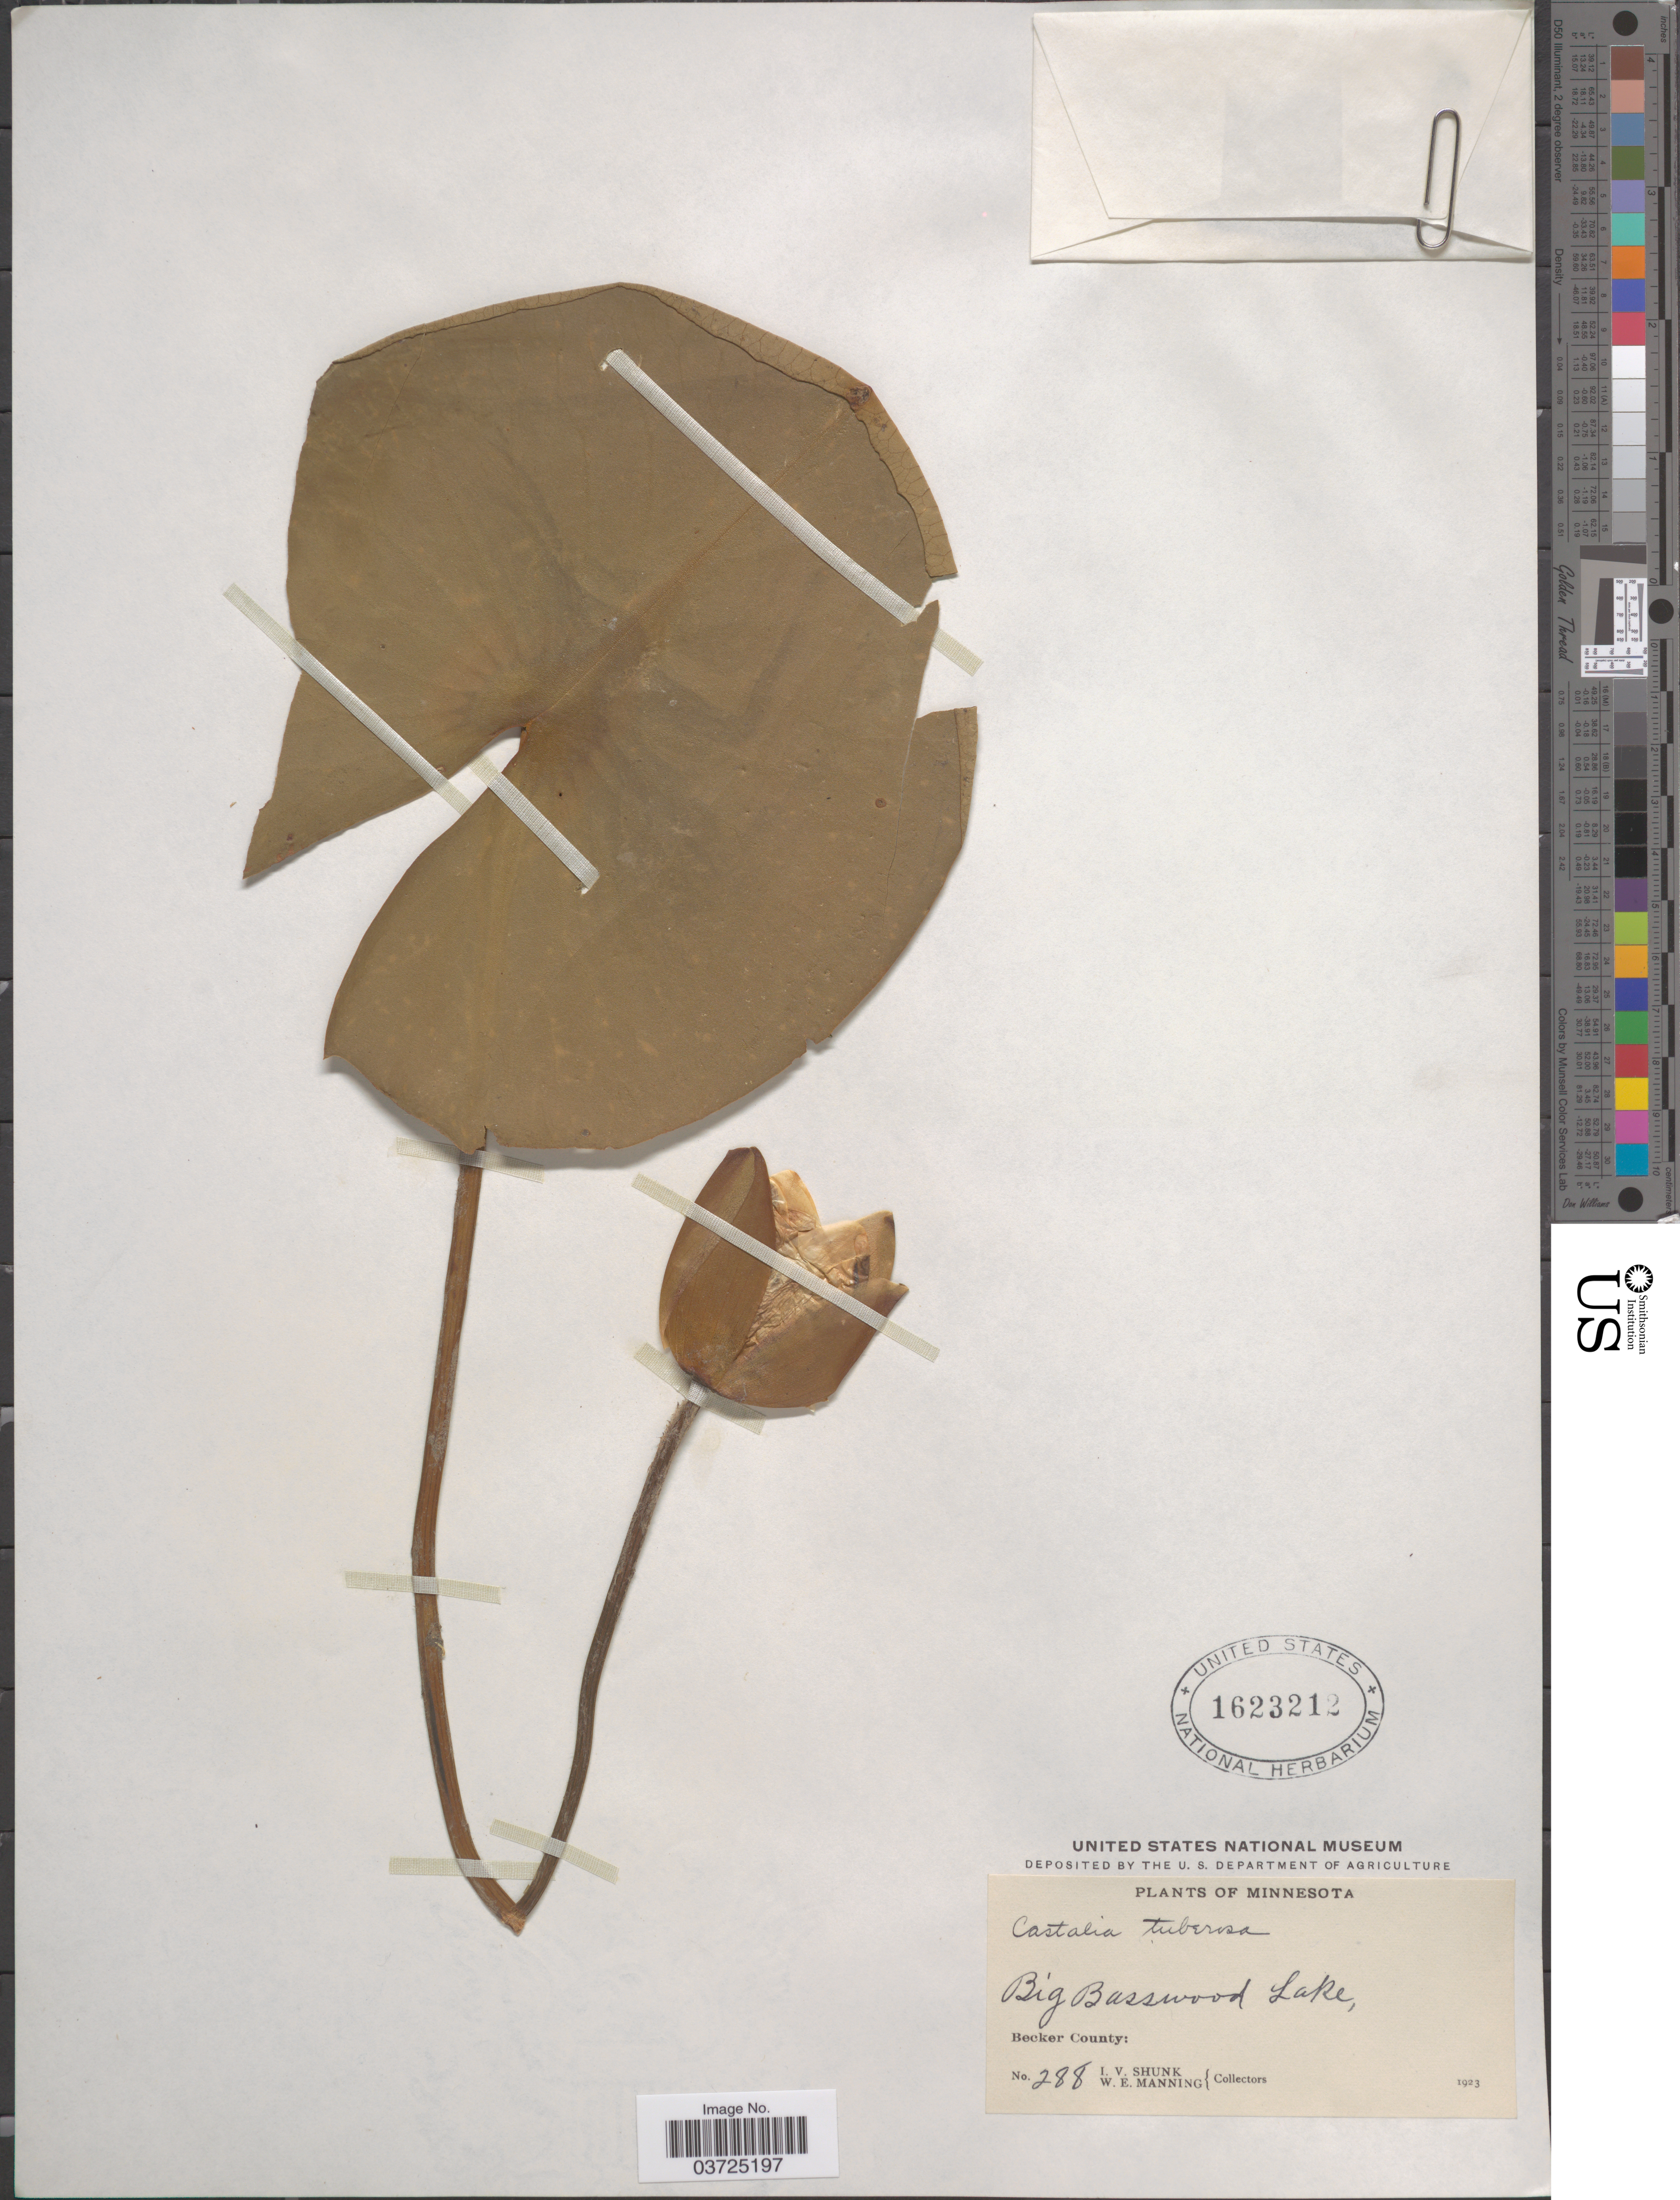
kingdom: Plantae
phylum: Tracheophyta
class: Magnoliopsida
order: Nymphaeales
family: Nymphaeaceae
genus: Nymphaea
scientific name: Nymphaea tuberosa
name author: Paine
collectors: I. Shunk & W. Manning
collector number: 288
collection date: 1923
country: United States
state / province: Minnesota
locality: Big Basswood Lake, Becker County.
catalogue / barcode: US 1623212